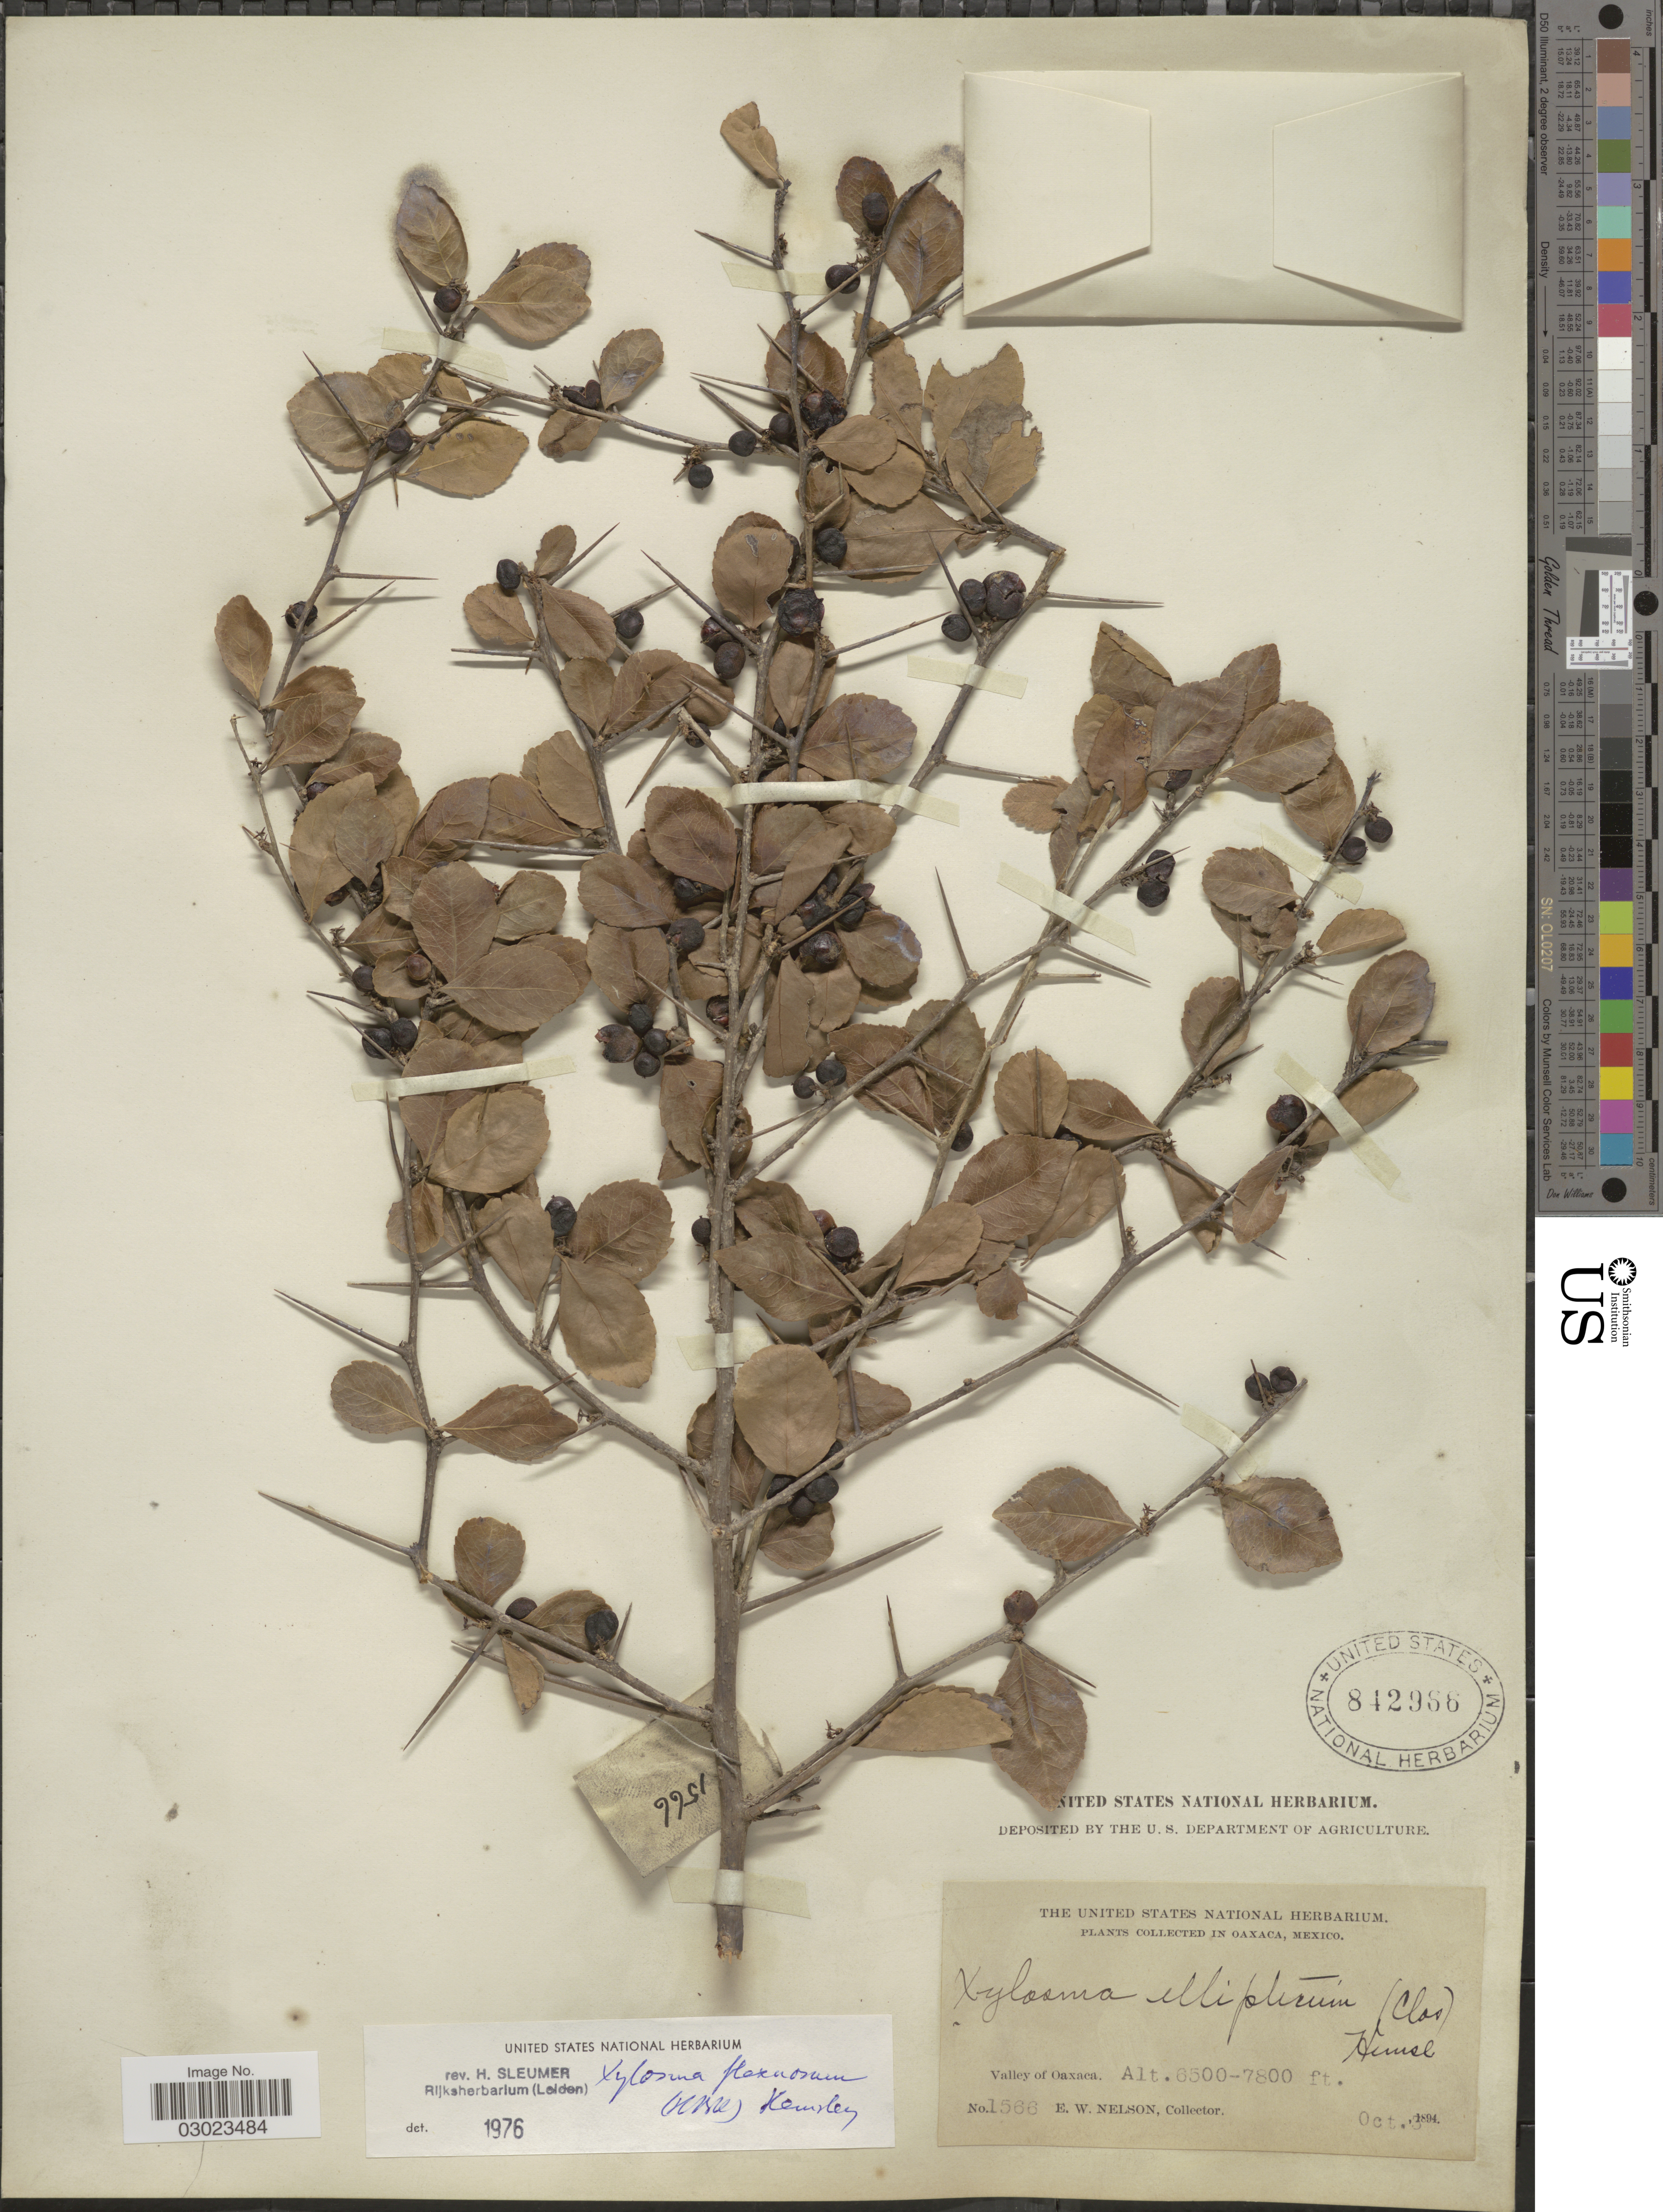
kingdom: Plantae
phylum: Tracheophyta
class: Magnoliopsida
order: Malpighiales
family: Salicaceae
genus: Xylosma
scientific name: Xylosma flexuosa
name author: (Kunth) Hemsl.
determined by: Sleumer, H. O.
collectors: E. W. Nelson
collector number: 1568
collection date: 1894-10-03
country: Mexico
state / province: Oaxaca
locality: Valley of Oaxaca.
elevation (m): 1981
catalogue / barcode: US 842966